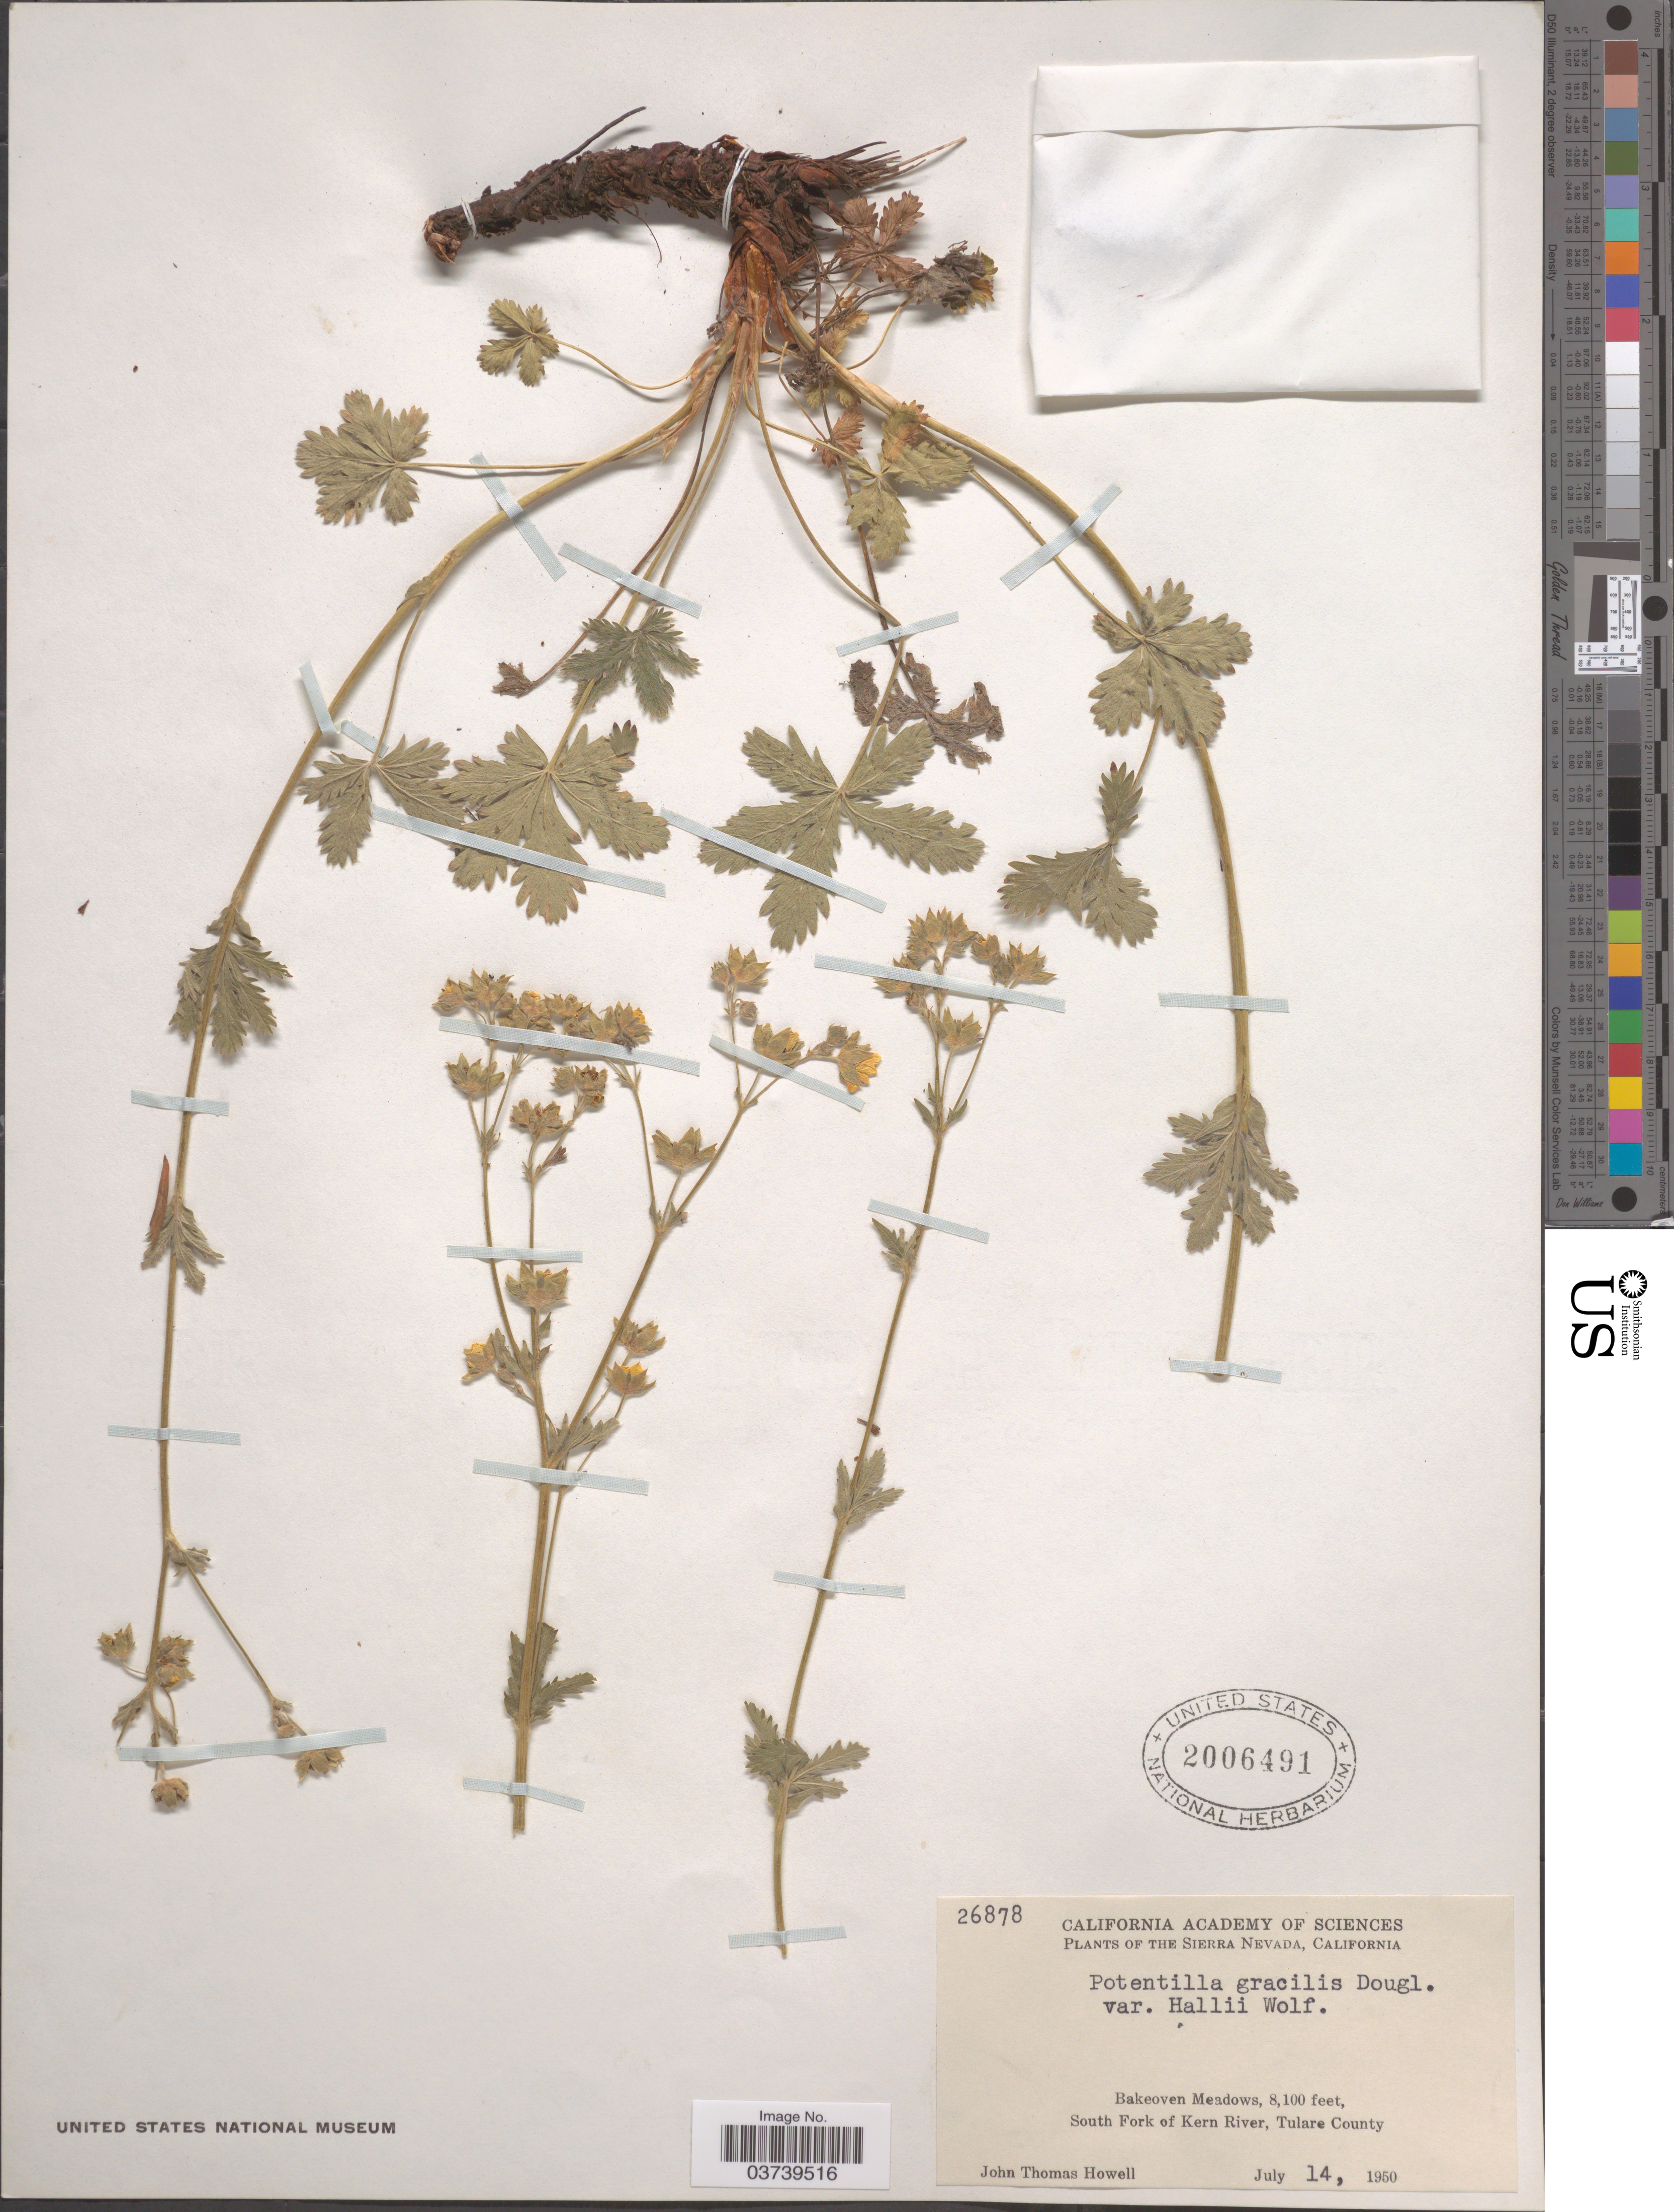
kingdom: Plantae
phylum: Tracheophyta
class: Magnoliopsida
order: Rosales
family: Rosaceae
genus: Potentilla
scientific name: Potentilla gracilis var. fastigiata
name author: (Nutt.) S. Watson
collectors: J. T. Howell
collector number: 26878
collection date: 1950-07-14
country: United States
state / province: California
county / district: Tulare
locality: The Sierra Nevada. Bakeoven Meadows, South Fork of Kern River, Tulare County.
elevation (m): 2469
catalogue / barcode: US 2006491